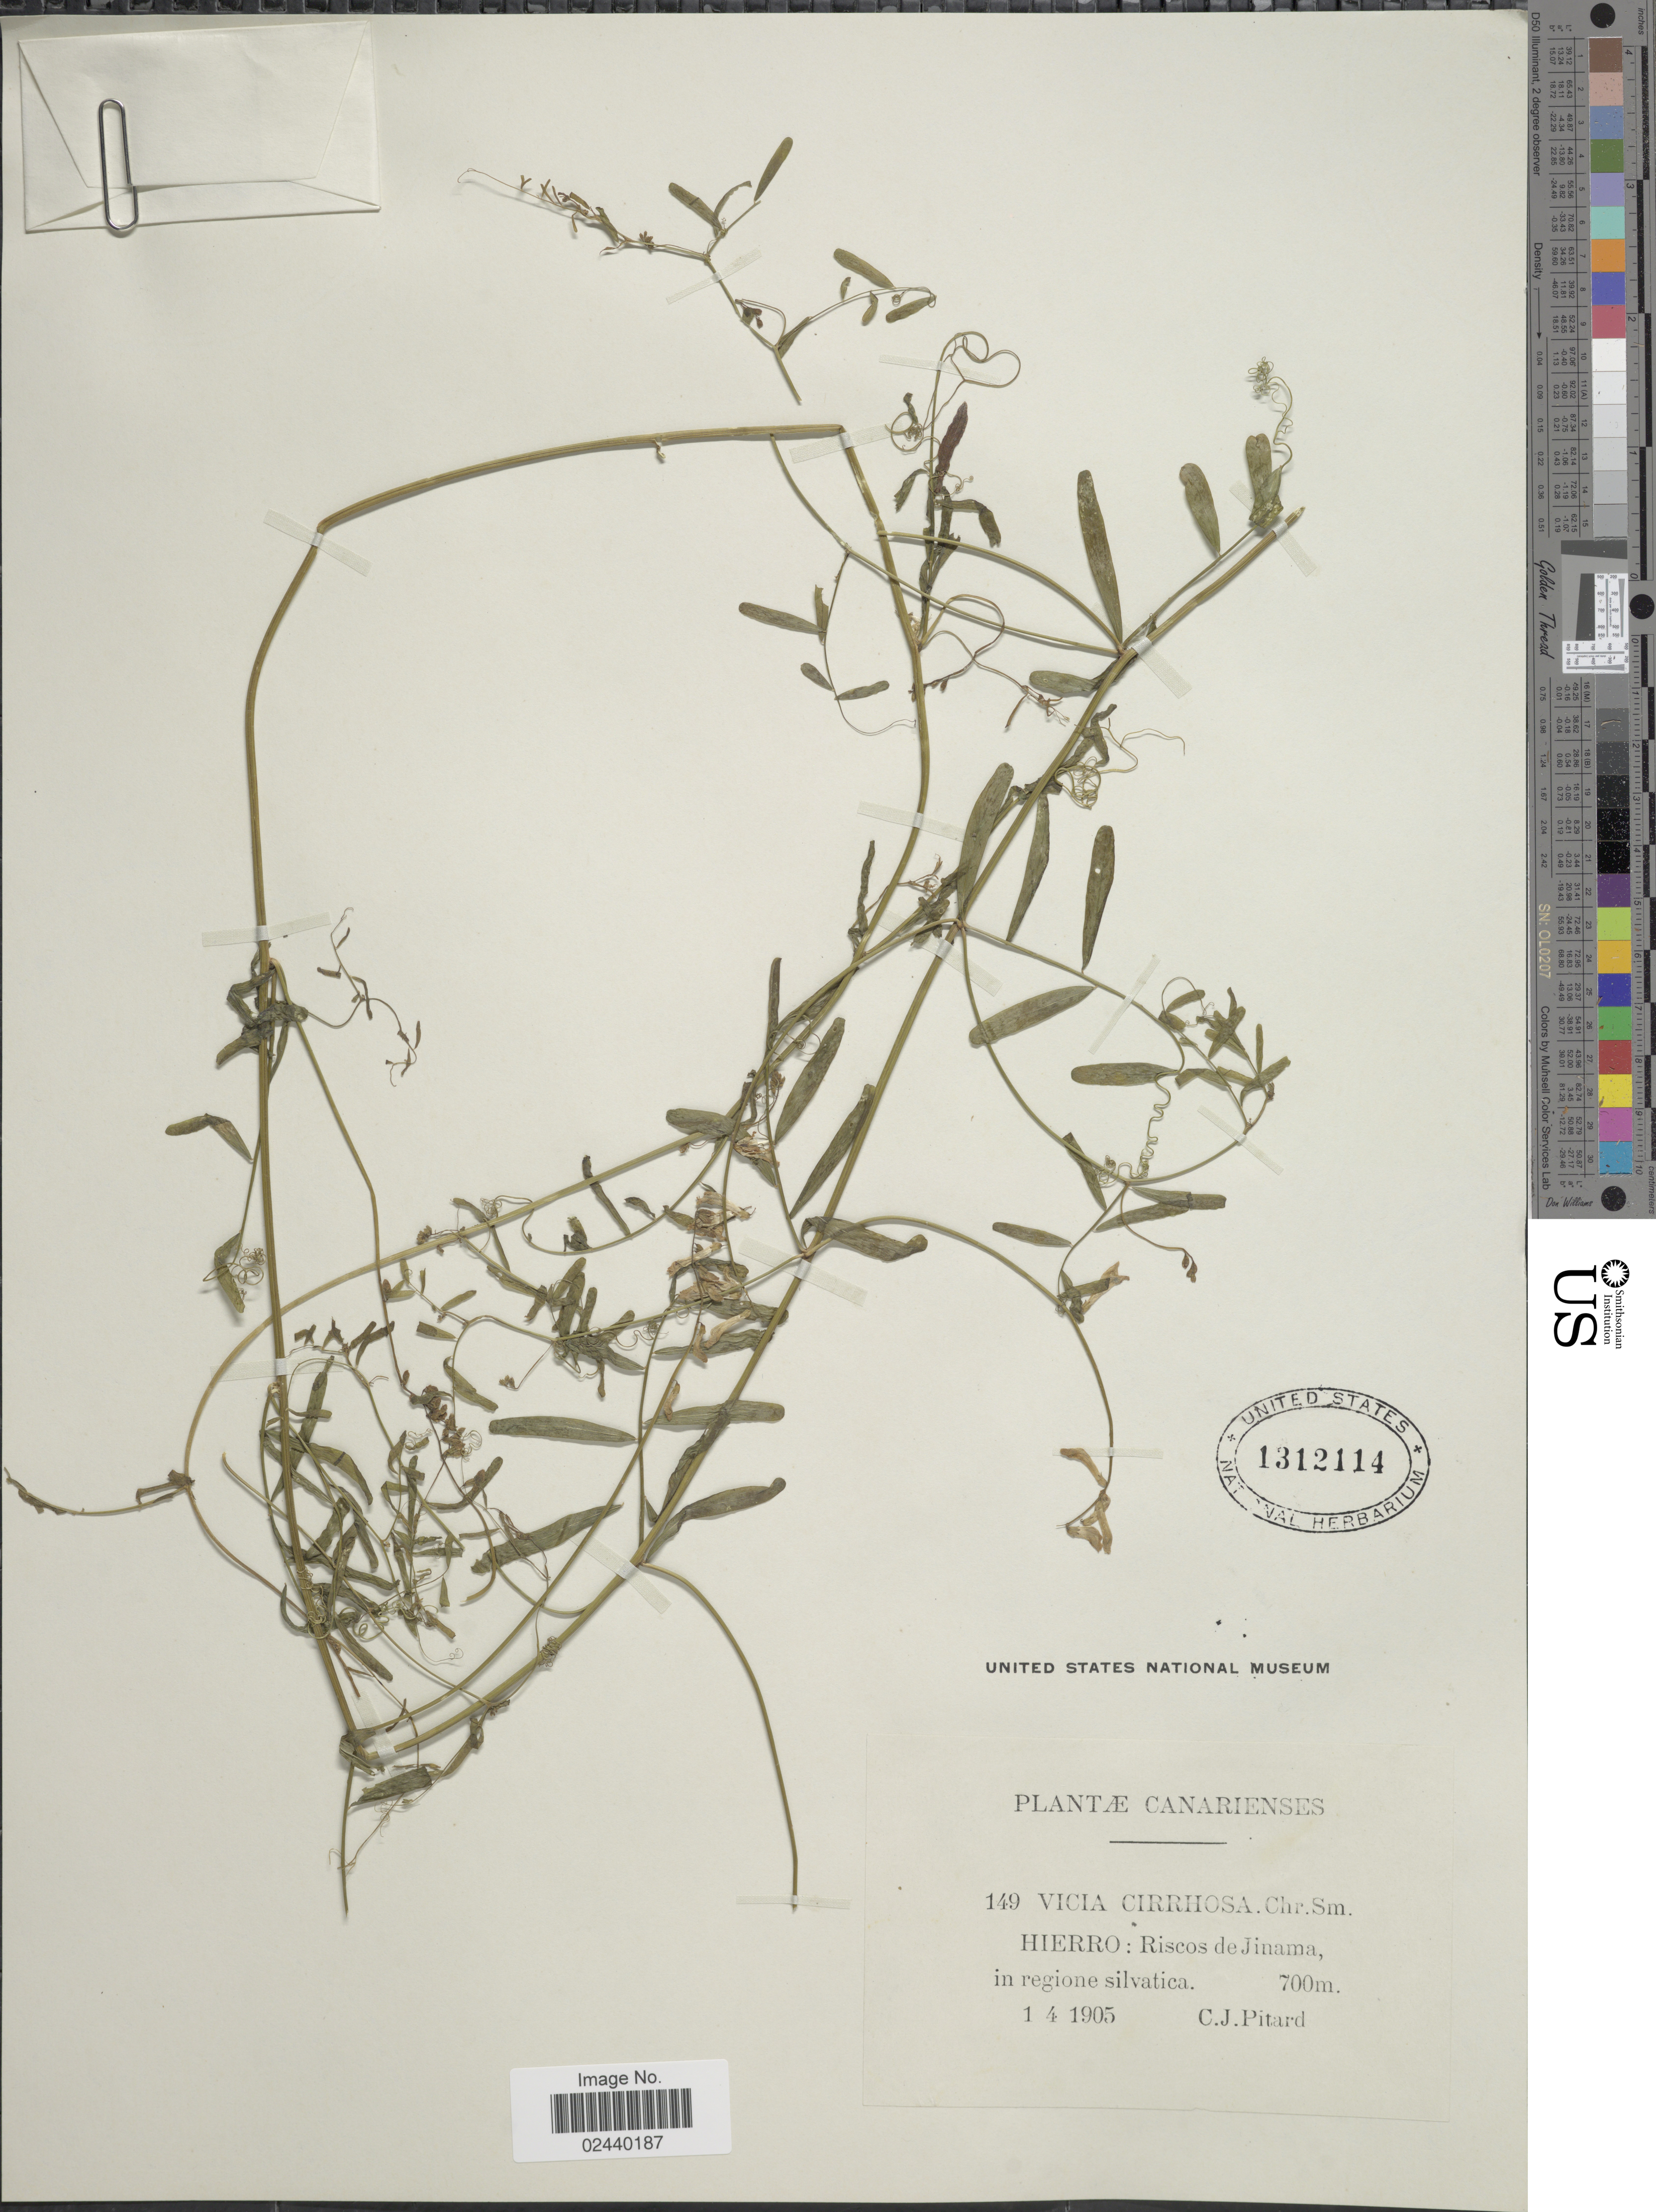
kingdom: Plantae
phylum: Tracheophyta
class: Magnoliopsida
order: Fabales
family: Fabaceae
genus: Vicia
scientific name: Vicia cirrhosa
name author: C. Sm. ex Webb & Berthel.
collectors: C. Pitard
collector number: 149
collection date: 1905-04-01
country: Spain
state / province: Canarias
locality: Canarienses, Hierro: Riscos de Jinama, in regione silvatica.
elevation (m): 700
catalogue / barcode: US 1312114